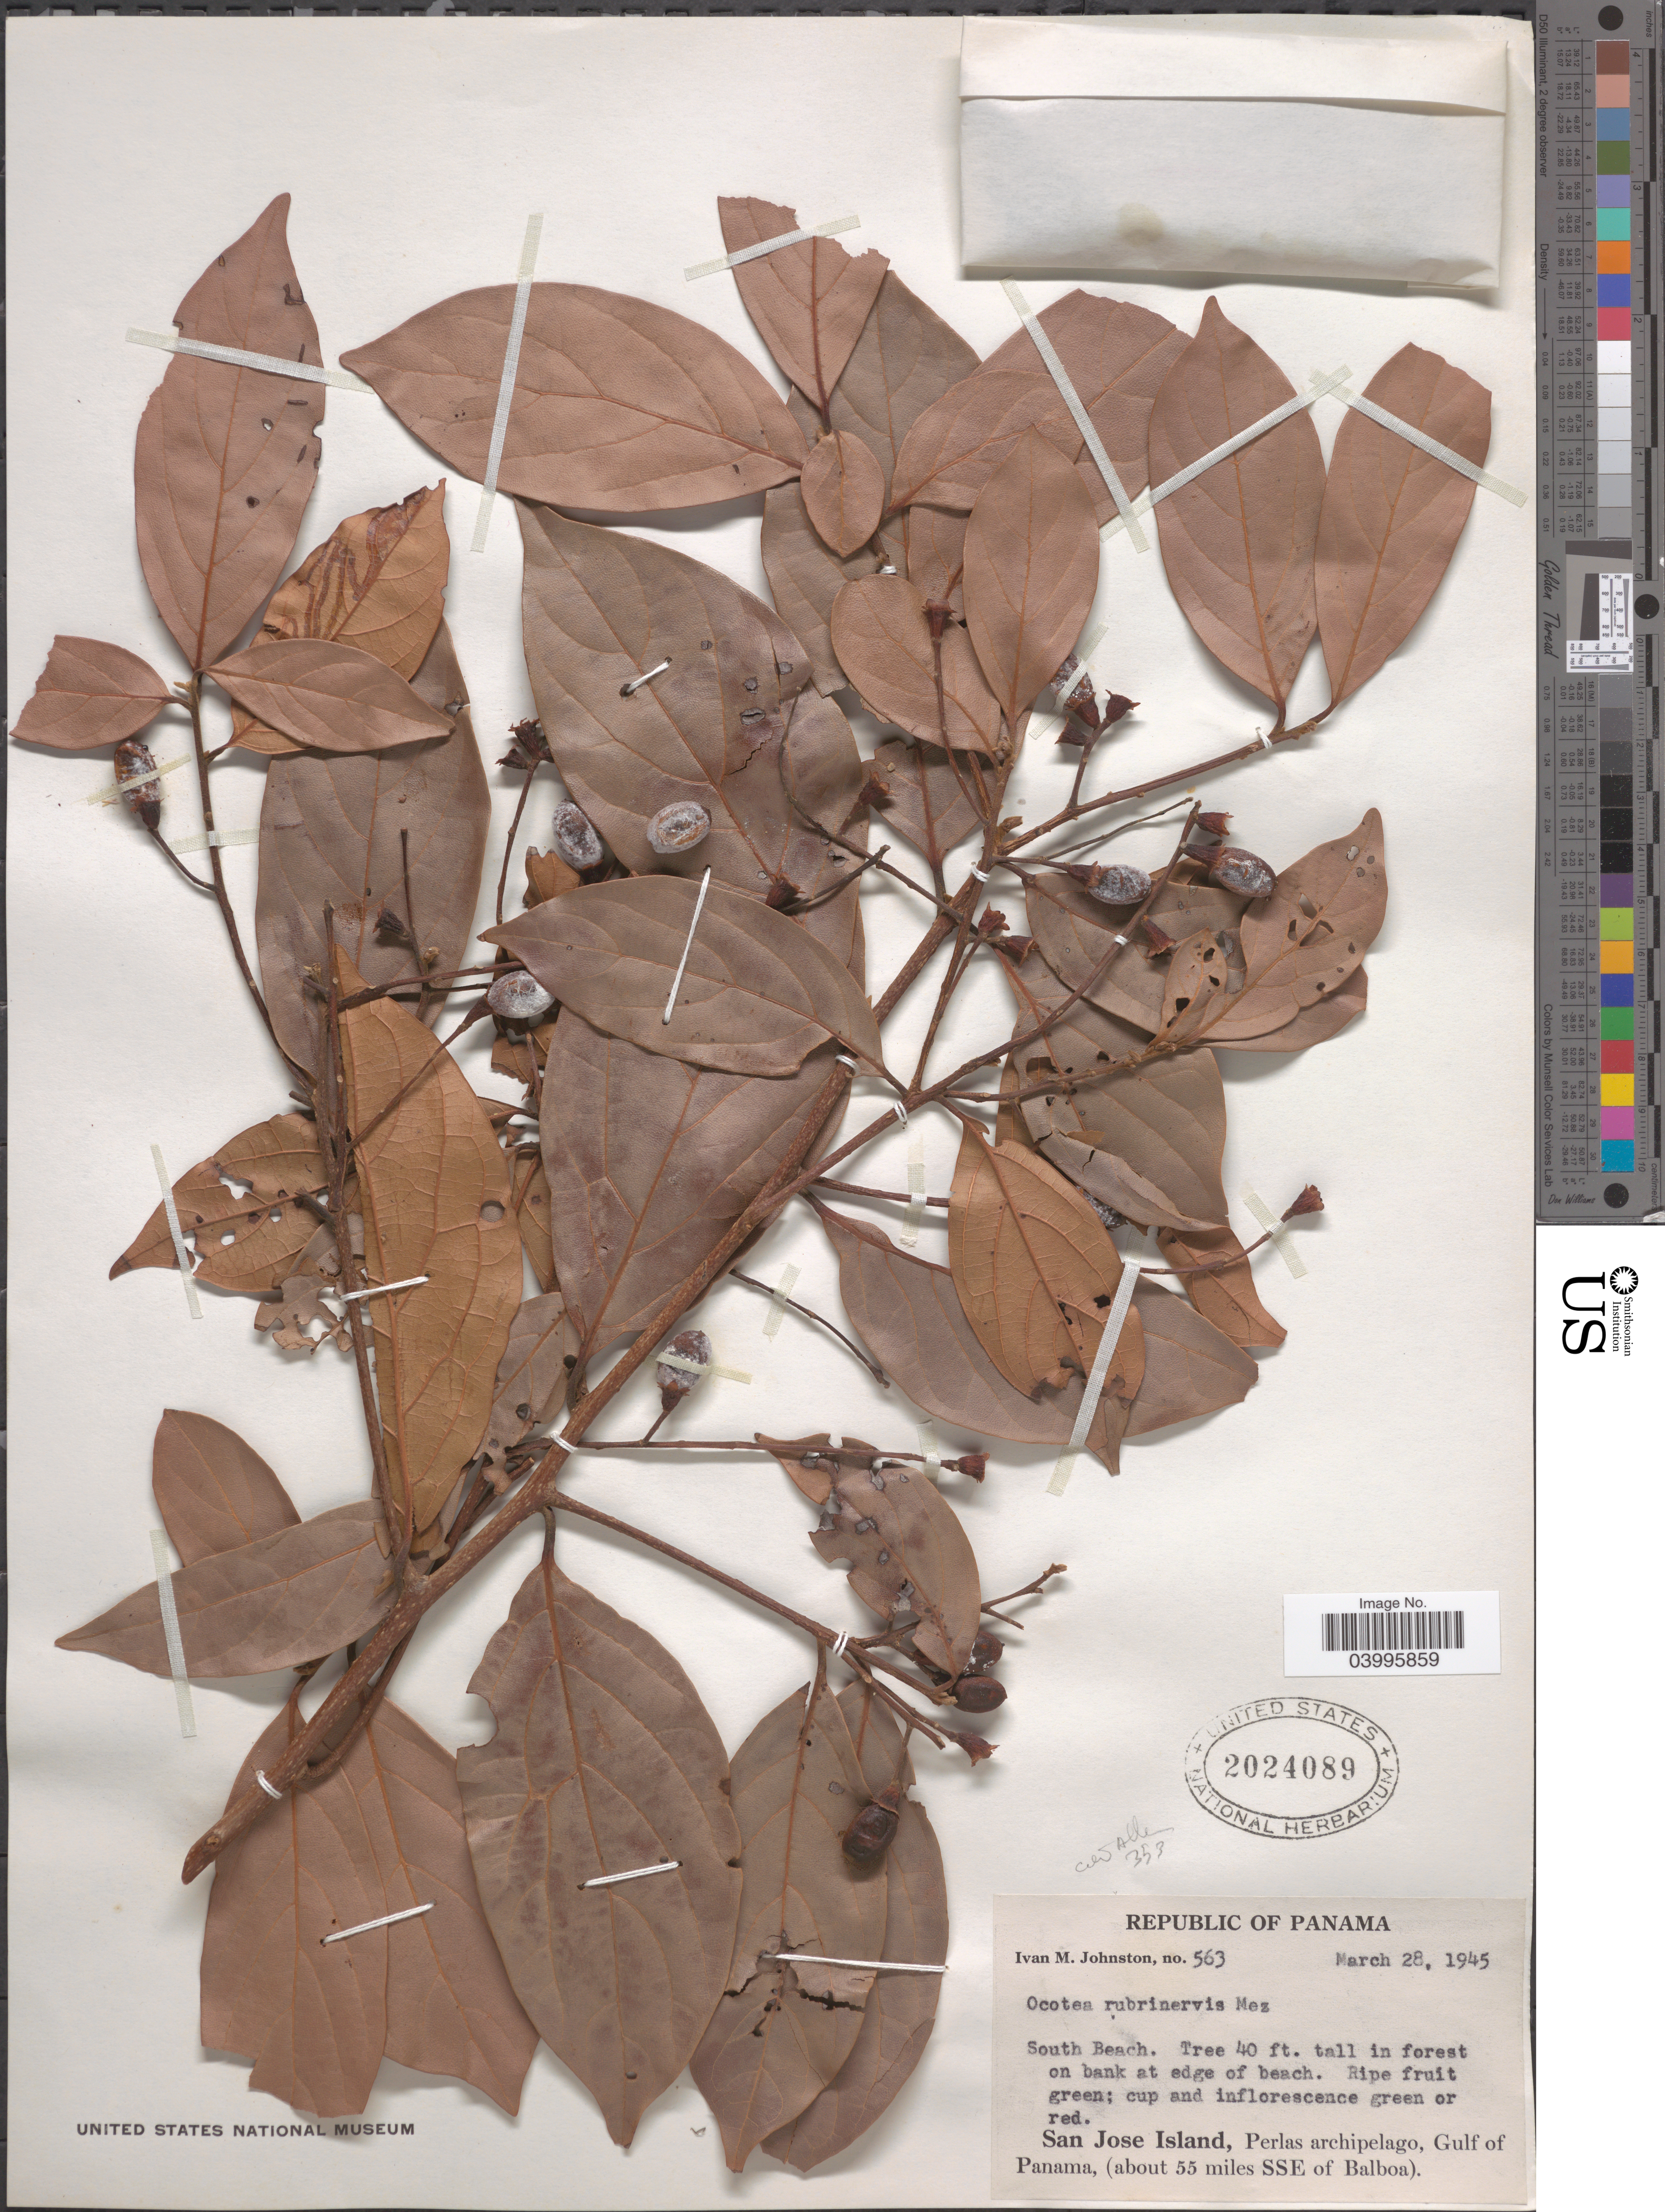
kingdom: Plantae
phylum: Tracheophyta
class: Magnoliopsida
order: Laurales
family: Lauraceae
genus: Ocotea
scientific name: Ocotea rubrinervis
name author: Mez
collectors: I.M. Johnston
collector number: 563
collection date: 1945-03-28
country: Panama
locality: Republic of Panama. South Beach. In forest on bank at edge of beach. San Jose Island, Perlas Archipelago, Gulf of Panama, (about 55 miles SSE of Balboa).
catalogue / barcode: US 2024089